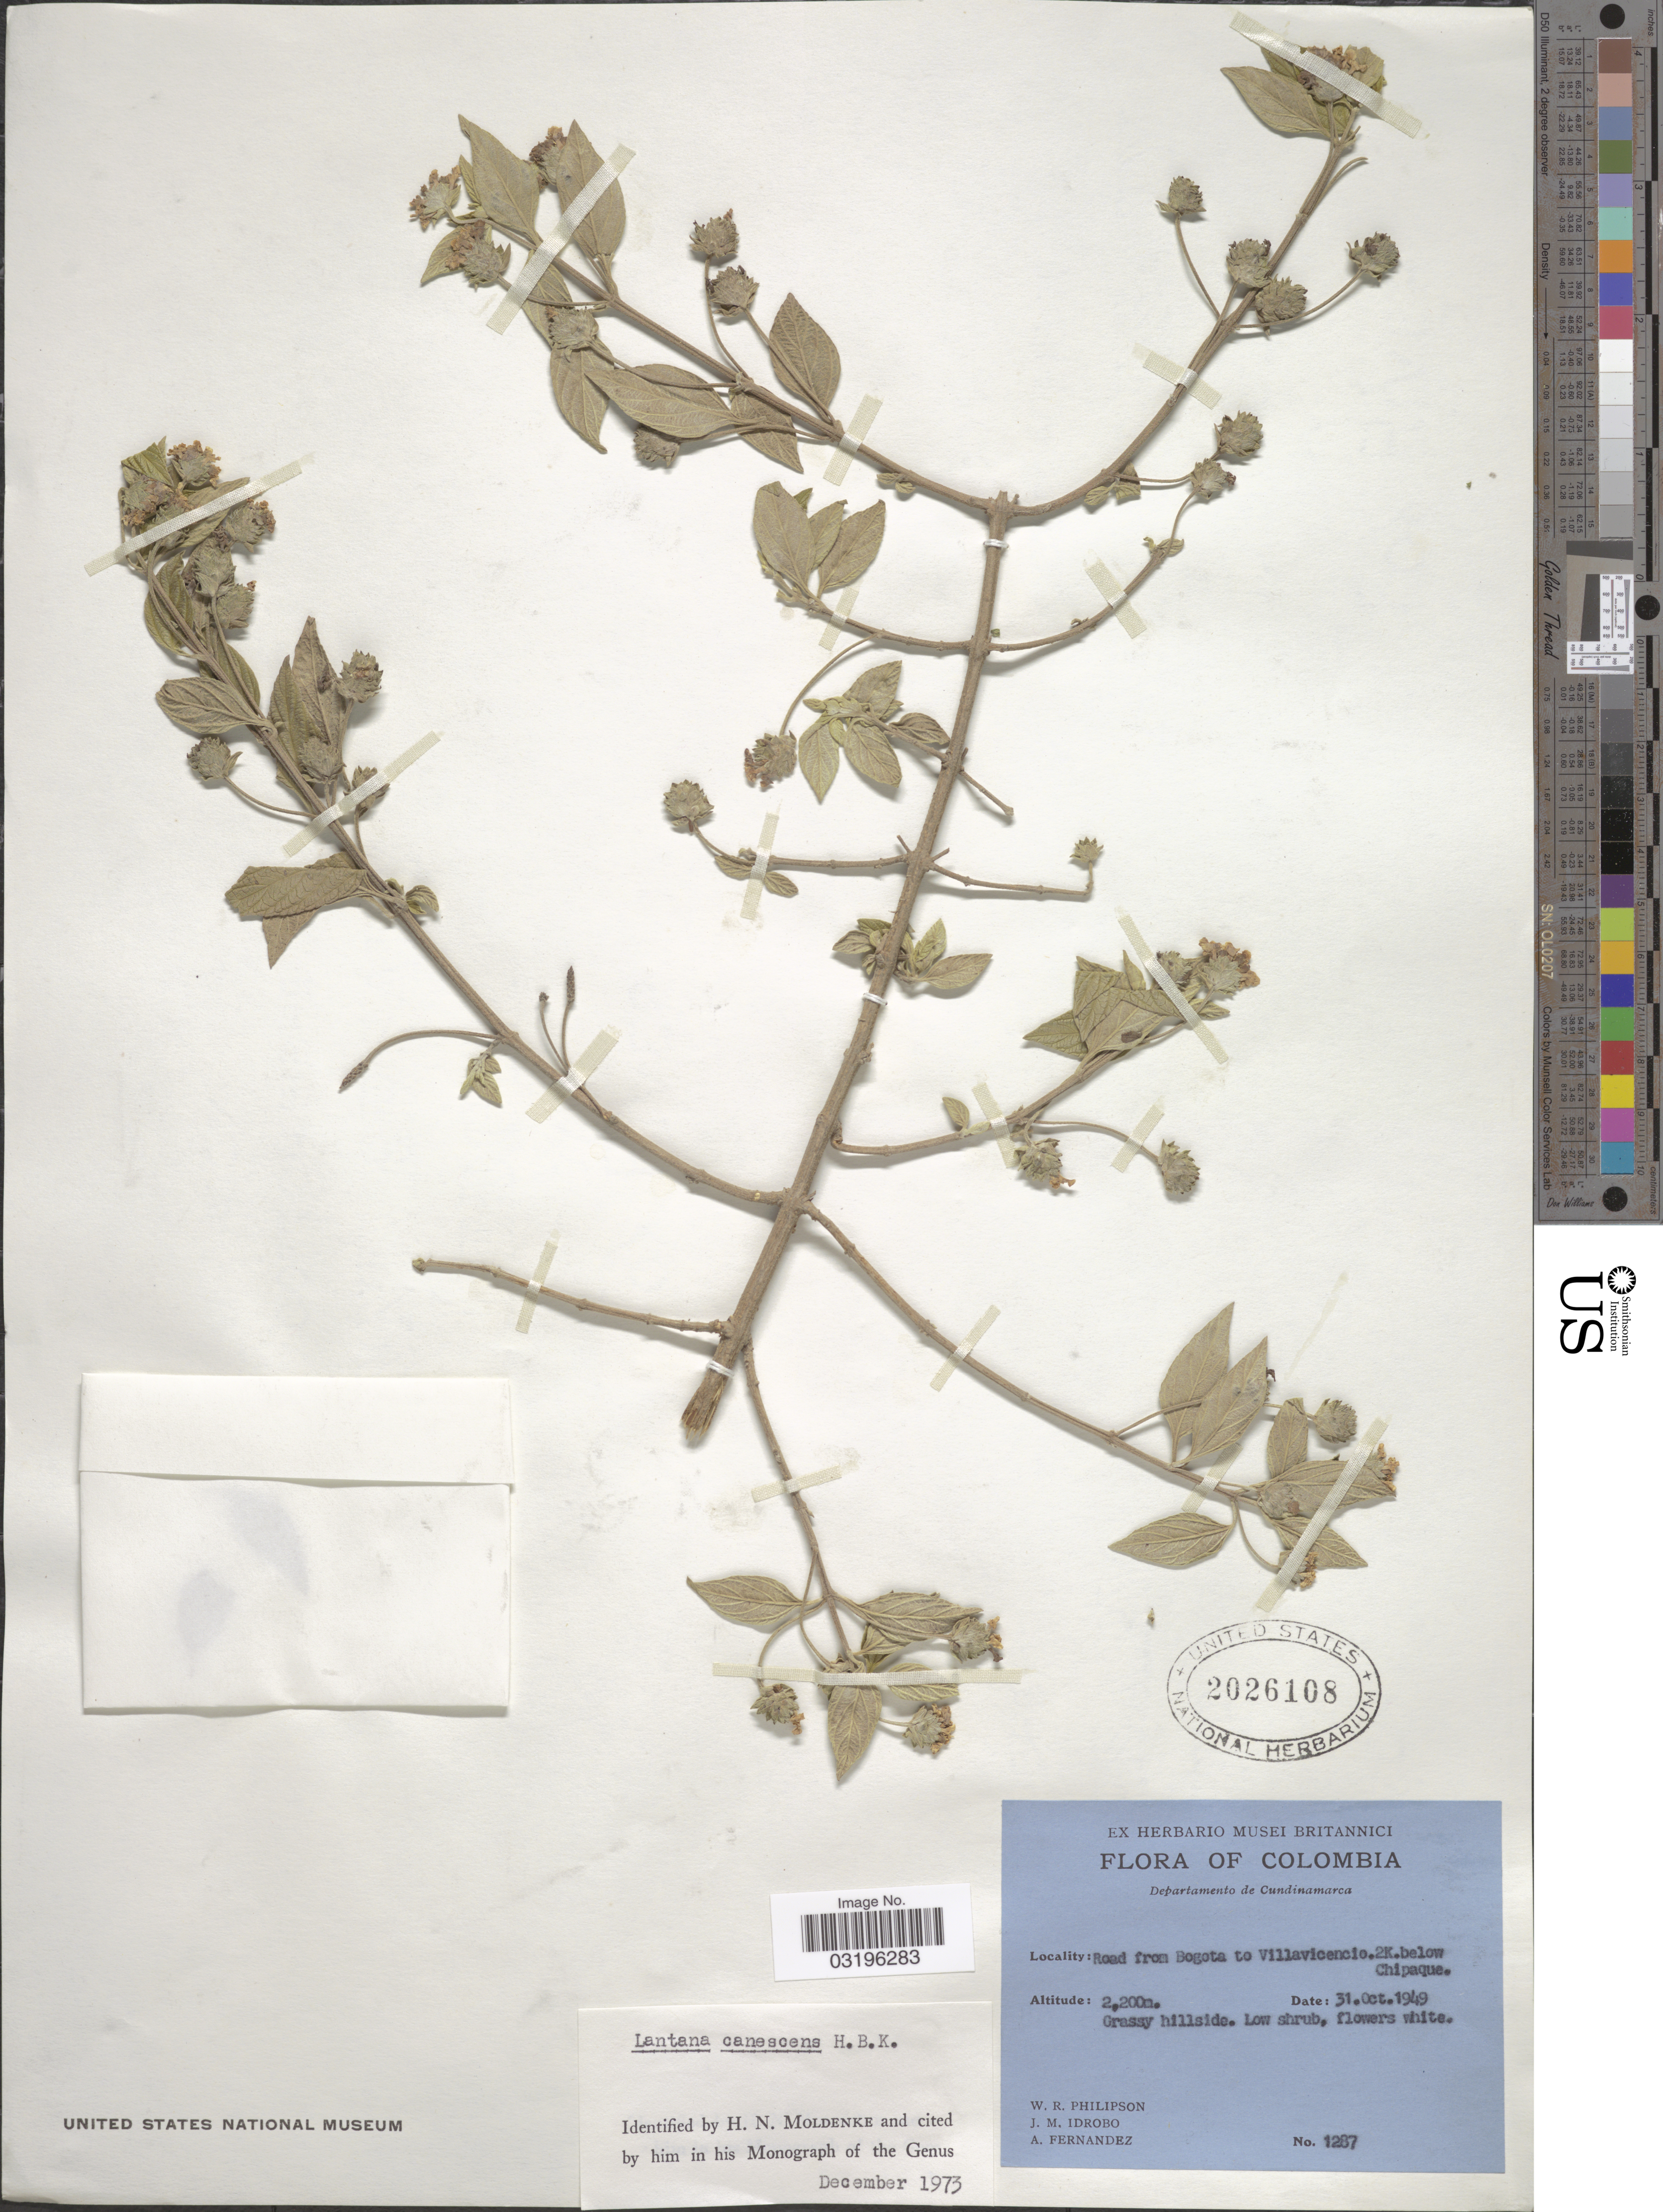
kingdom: Plantae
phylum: Tracheophyta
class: Magnoliopsida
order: Lamiales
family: Verbenaceae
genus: Lantana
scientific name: Lantana canescens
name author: Kunth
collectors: W. R. Philipson, J. M. Idrobo & A. Fernandez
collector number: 1287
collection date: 1949-10-31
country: Colombia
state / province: Cundinamarca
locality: Departamento de Cundinamarca. Road from Bogota to Villavicencio. 2 K. below Chipaque.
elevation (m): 2200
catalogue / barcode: US 2026108